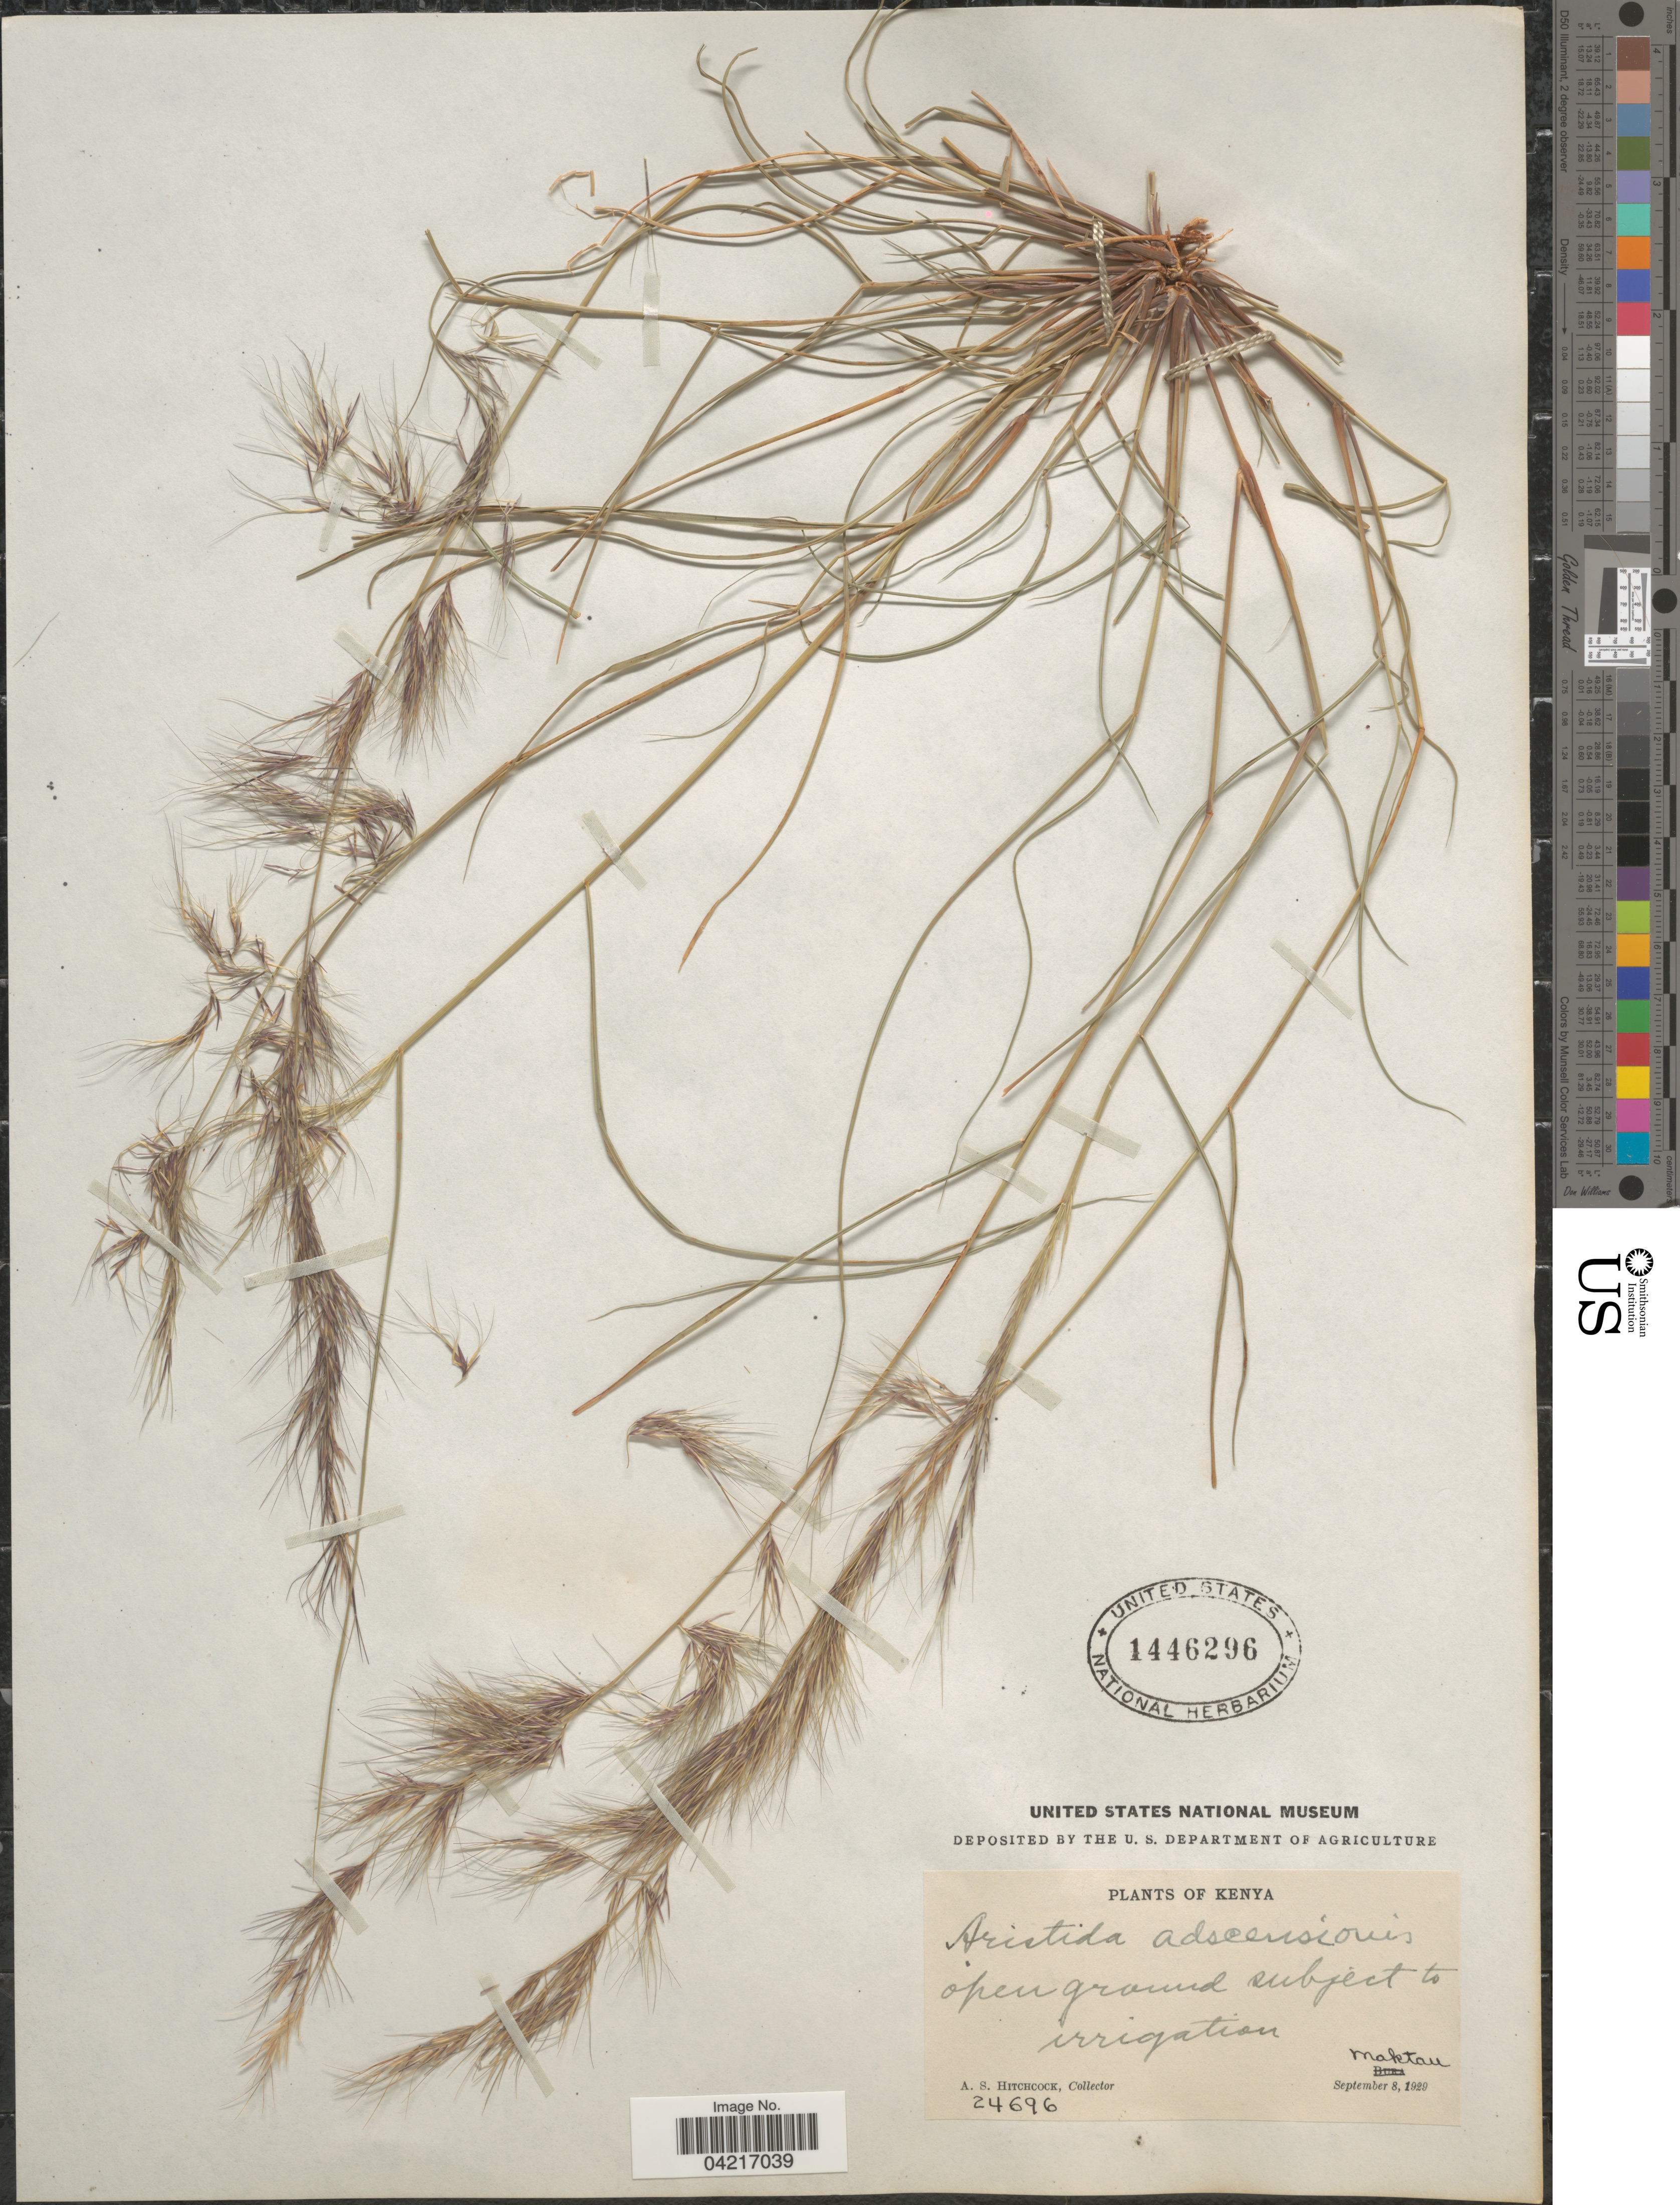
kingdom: Plantae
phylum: Tracheophyta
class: Liliopsida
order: Poales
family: Poaceae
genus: Aristida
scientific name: Aristida adscensionis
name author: L.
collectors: A. S. Hitchcock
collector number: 24696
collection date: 1929-09-08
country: Kenya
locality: Open ground subject to irrigation. Maktau.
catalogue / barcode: US 1446296